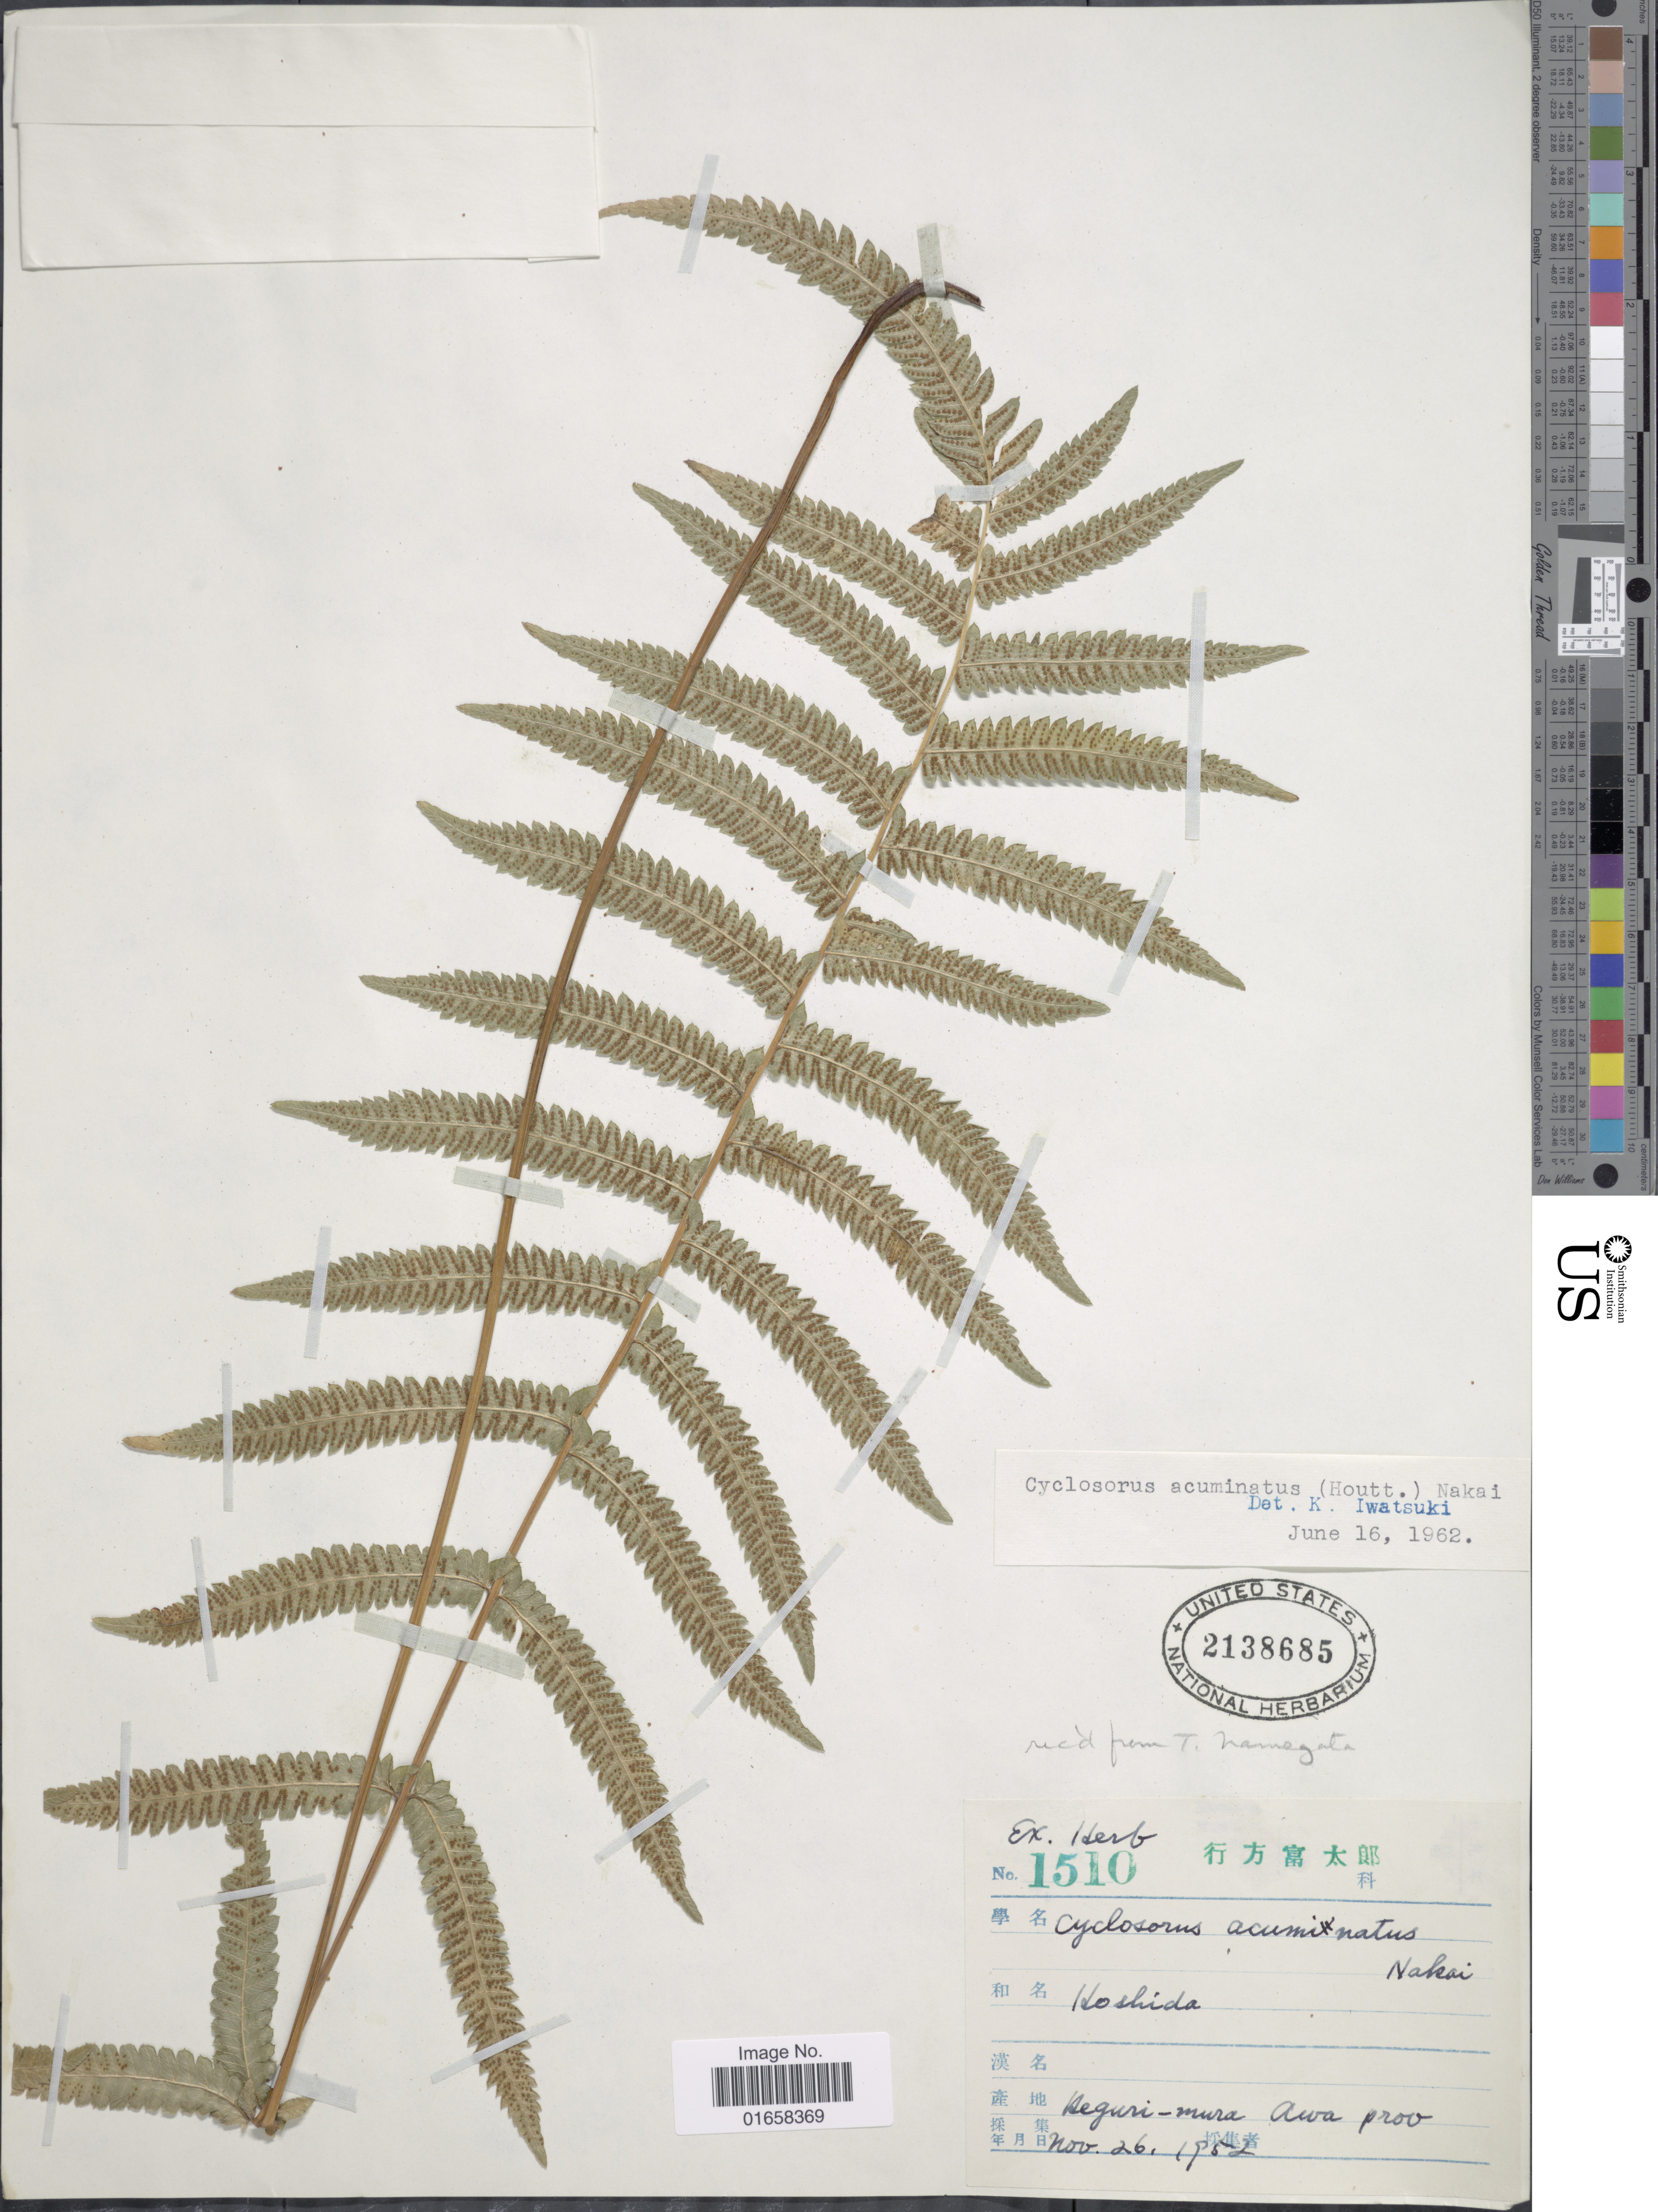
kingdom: Plantae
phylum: Tracheophyta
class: Polypodiopsida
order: Polypodiales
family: Thelypteridaceae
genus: Christella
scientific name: Christella acuminata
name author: (Houtt.) H. Lév.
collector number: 1510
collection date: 1952-11-26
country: Japan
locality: Hoshida. Neguri-mura Awa Province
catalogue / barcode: US 2138685